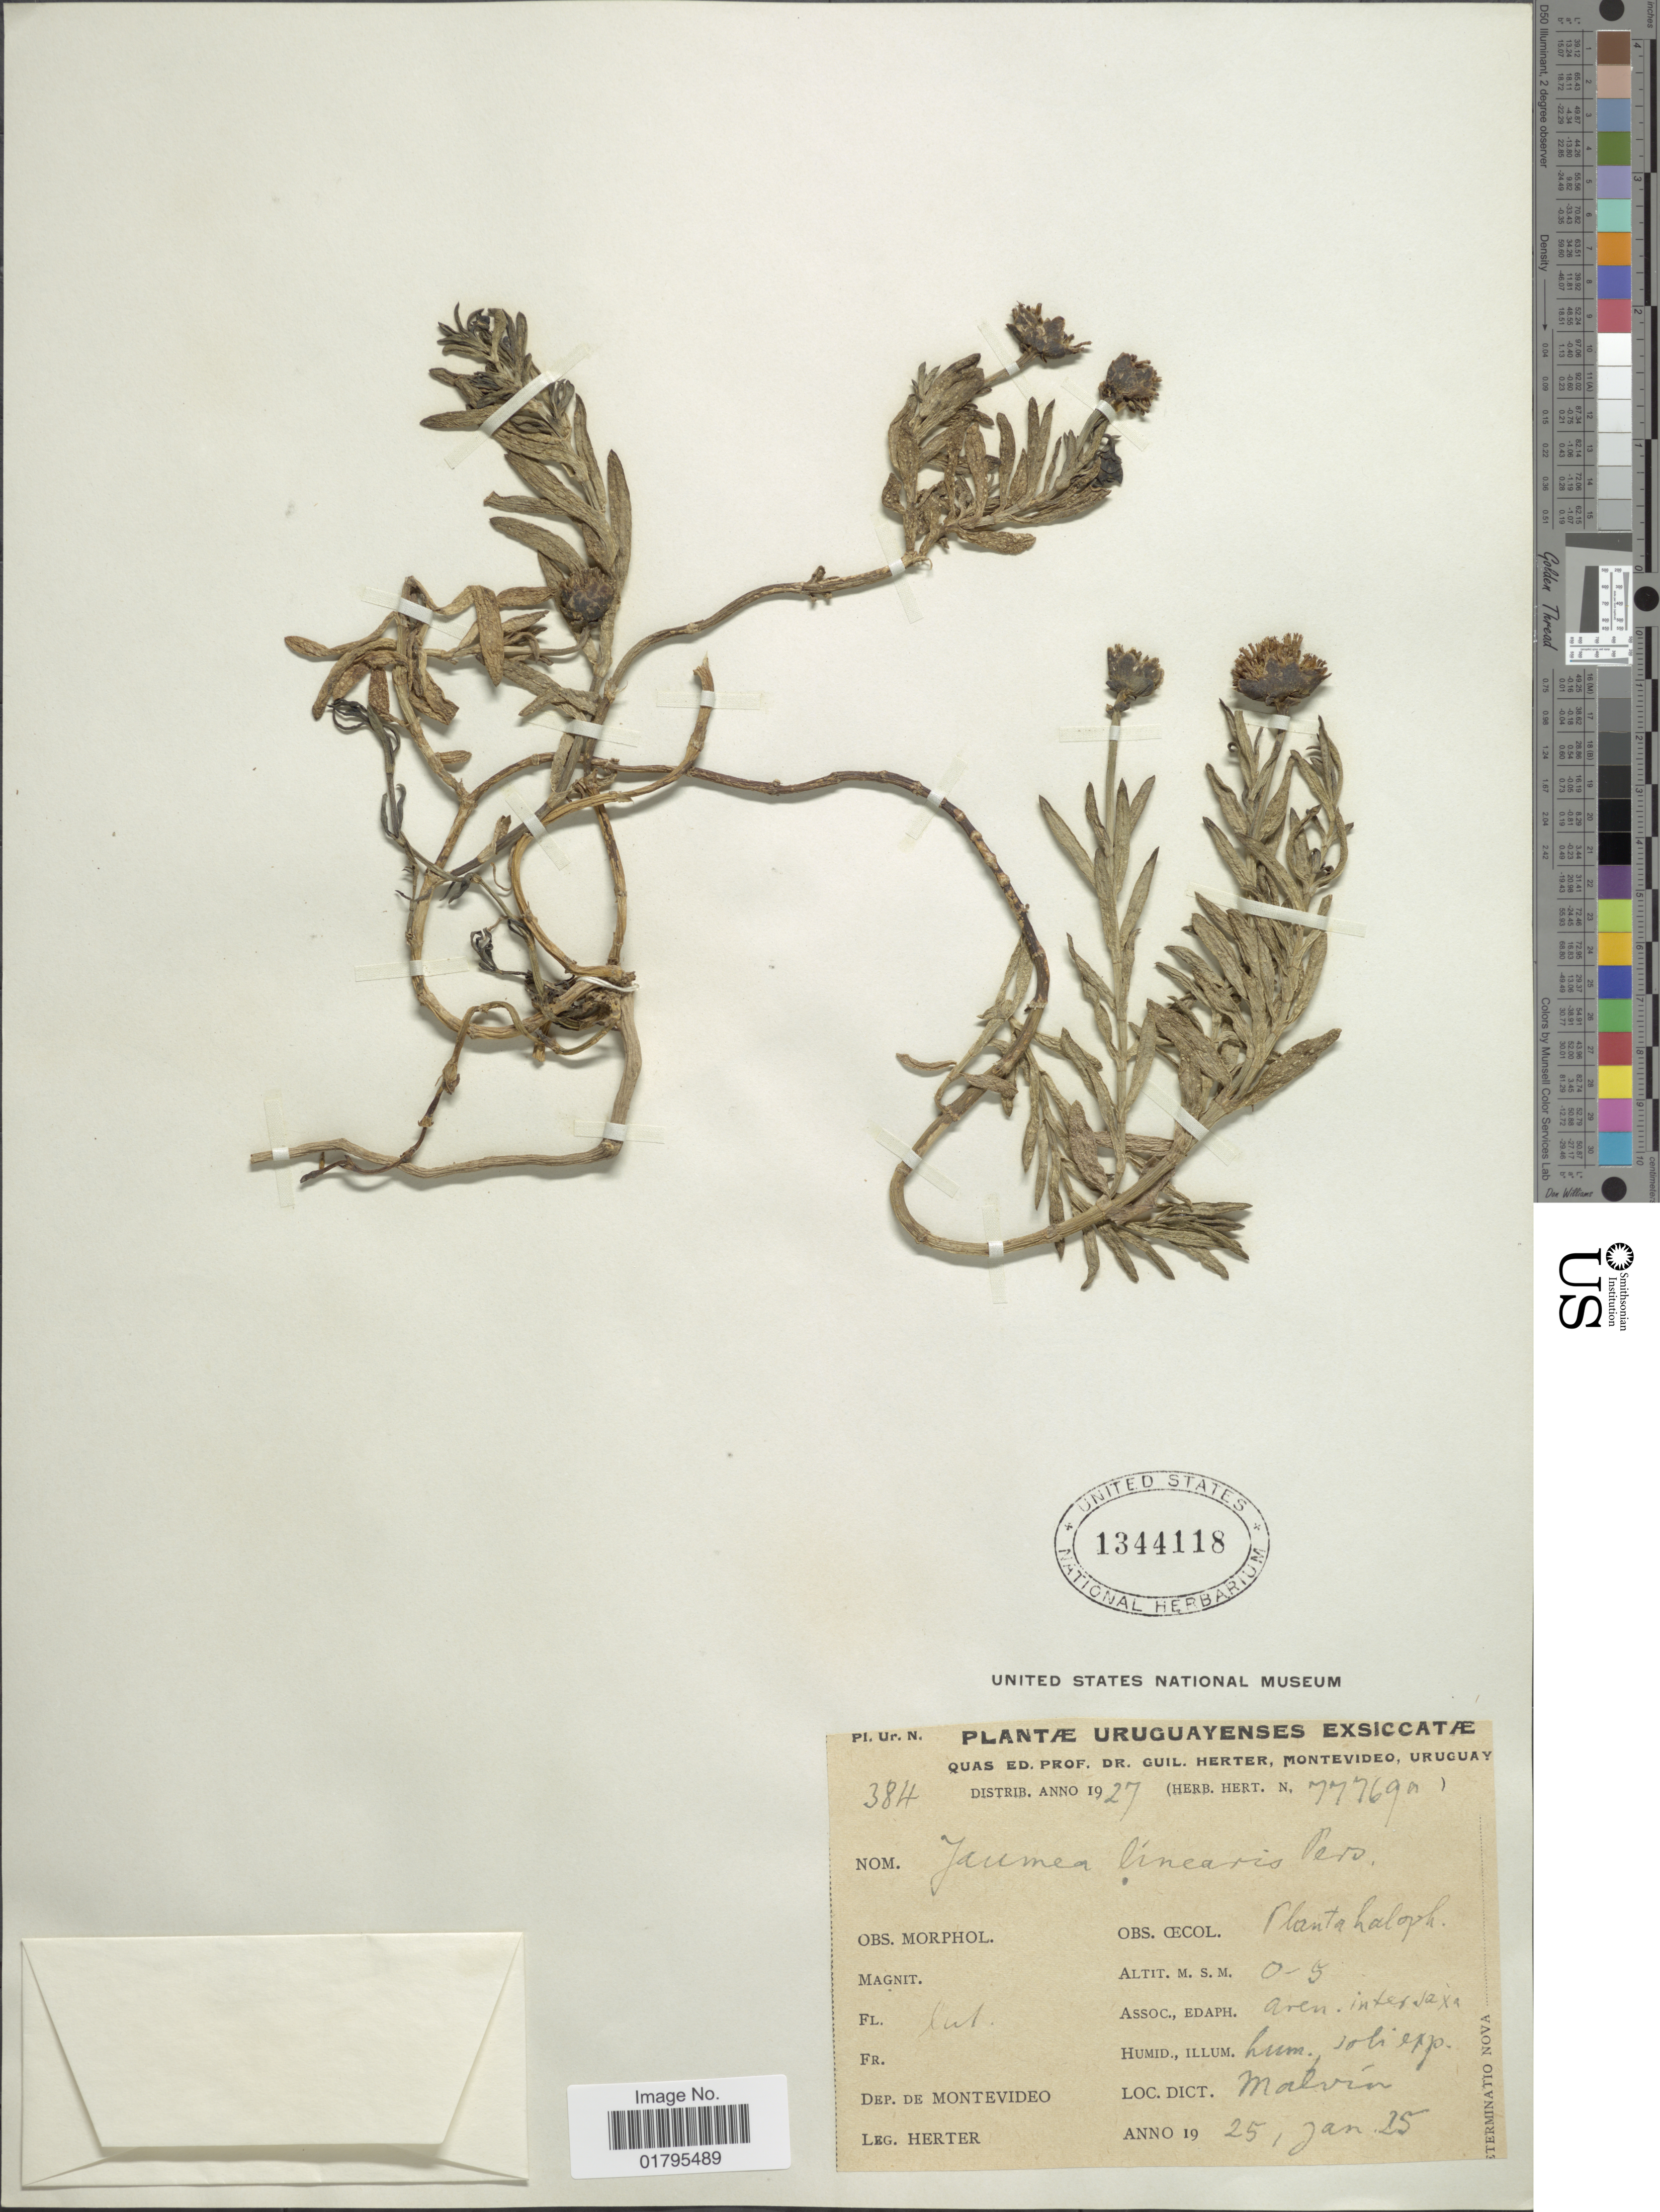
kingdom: Plantae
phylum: Tracheophyta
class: Magnoliopsida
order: Asterales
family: Asteraceae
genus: Jaumea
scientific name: Jaumea linerifolia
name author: (Juss.) DC.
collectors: Herter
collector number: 384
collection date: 1925-01-25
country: Uruguay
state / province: Montevideo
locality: Dep, de Montevideo, Malvin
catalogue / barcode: US 1344118